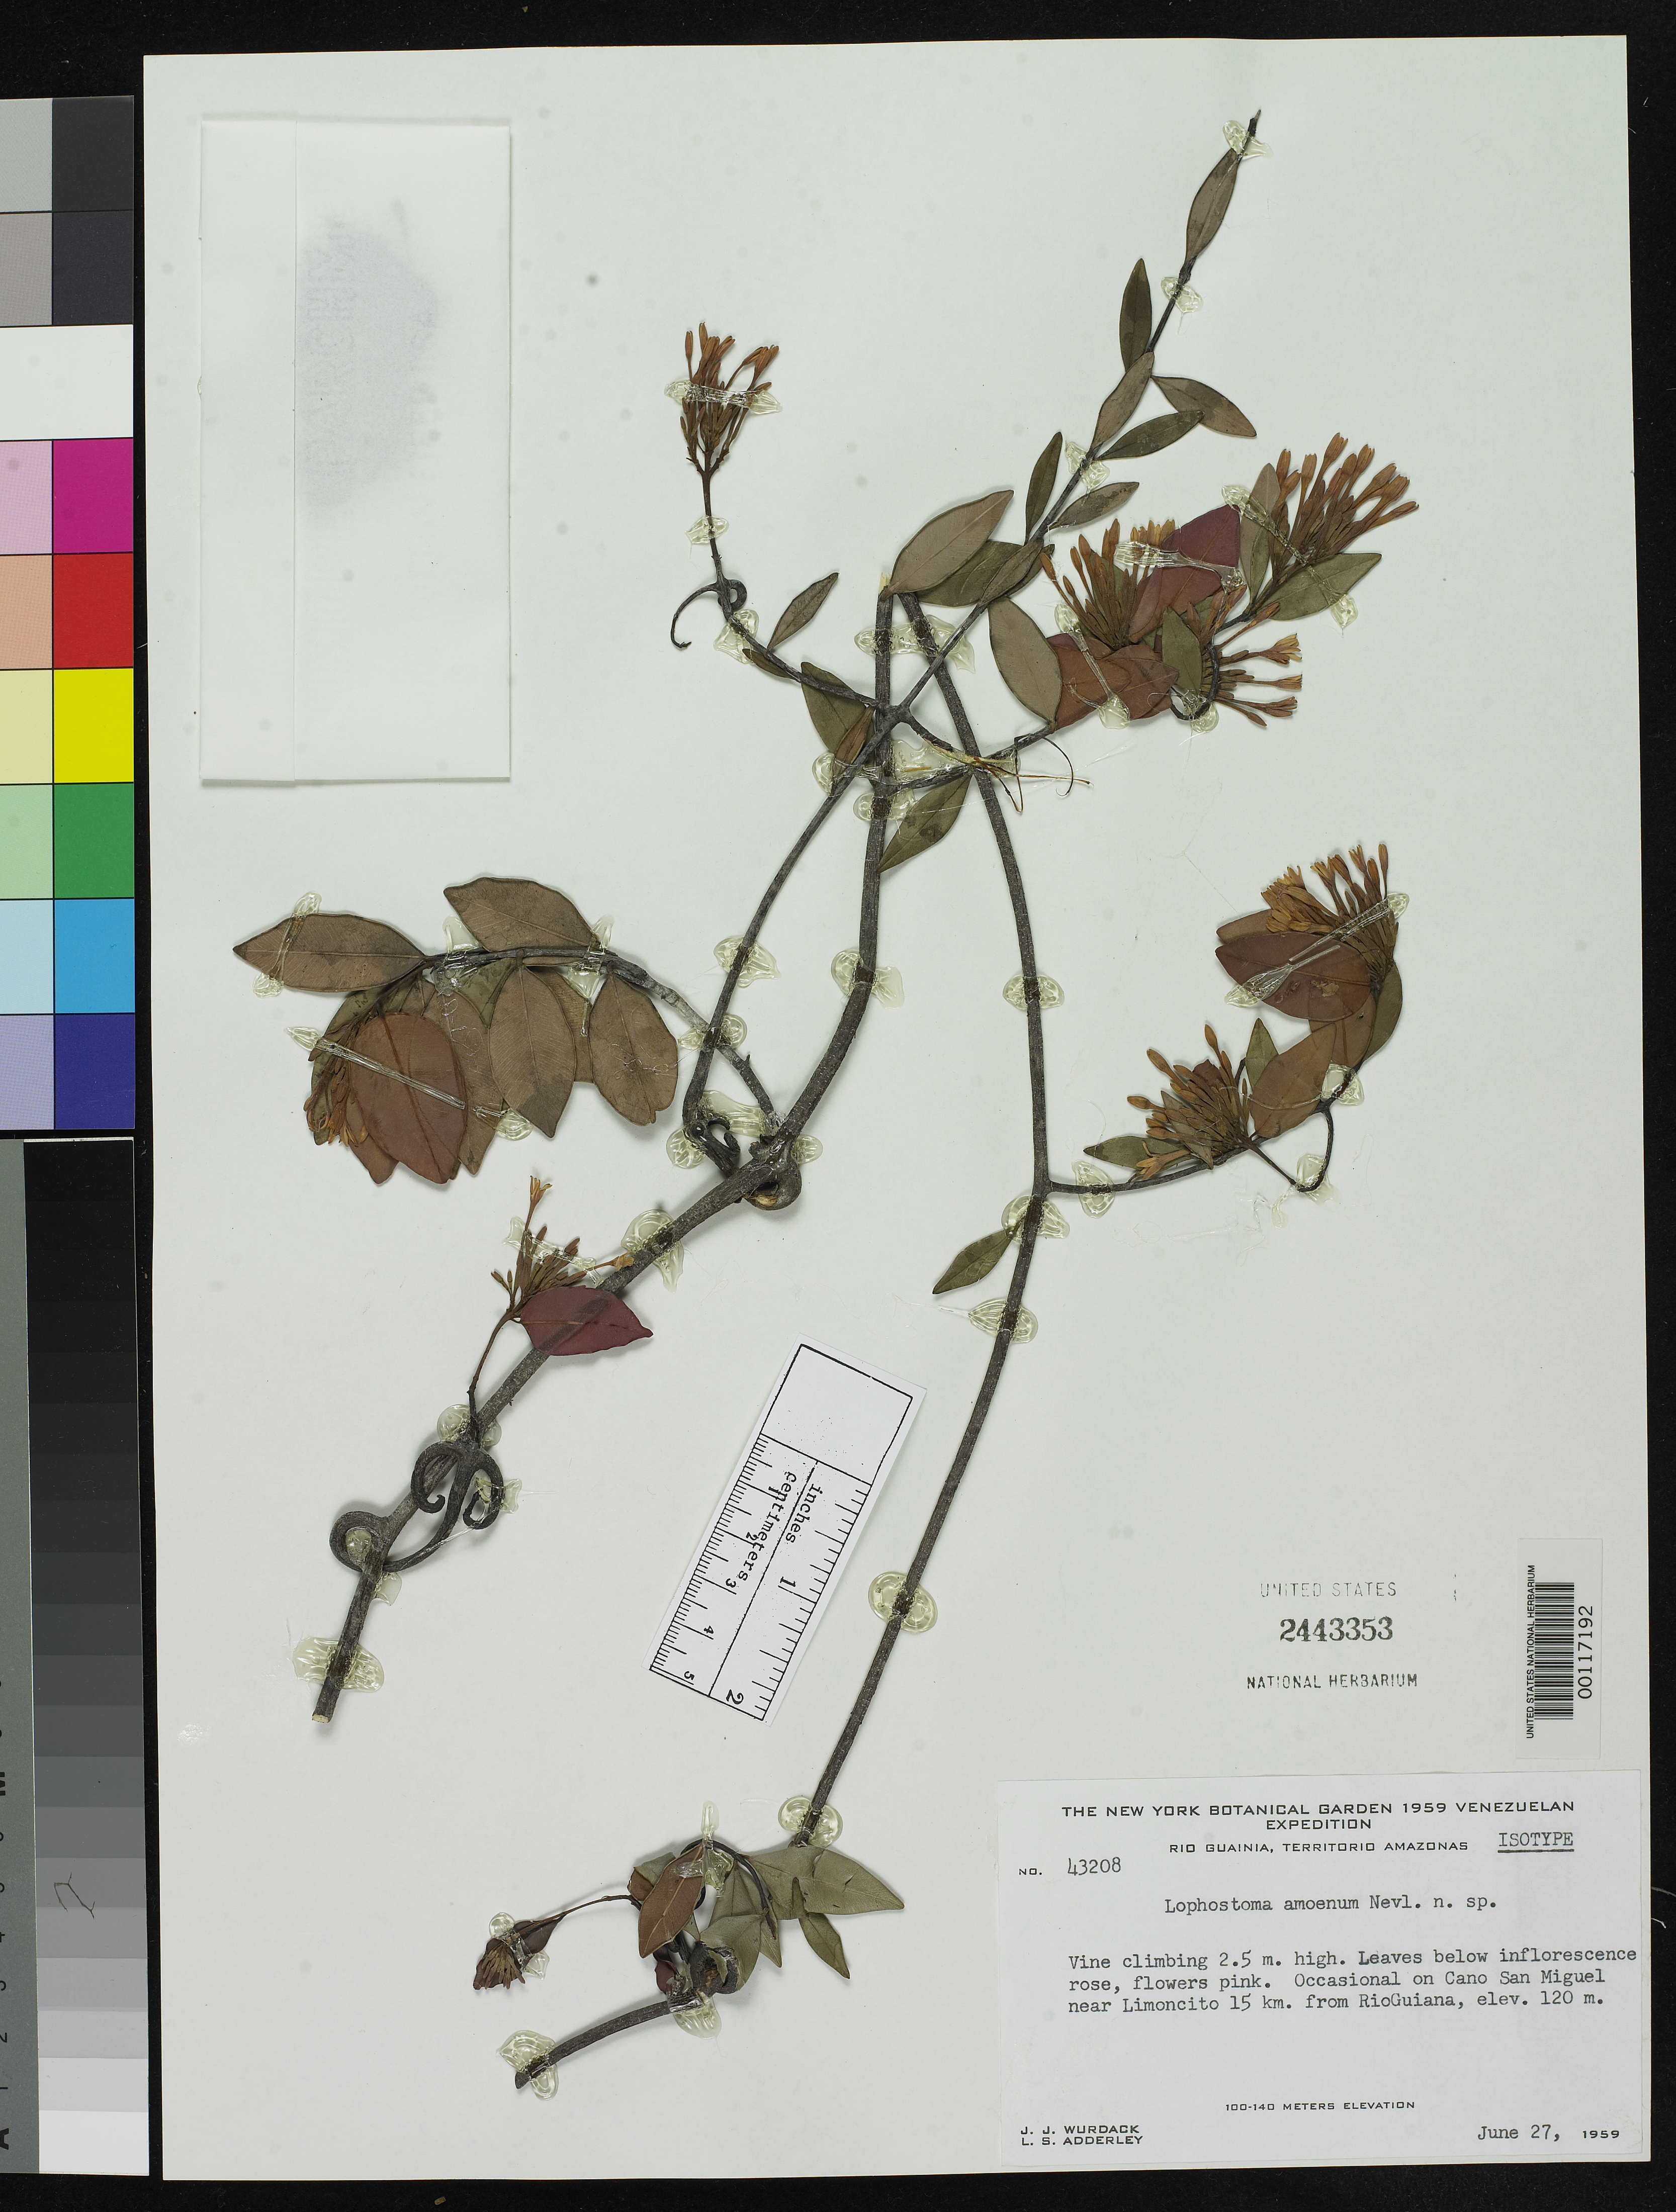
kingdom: Plantae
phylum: Tracheophyta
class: Magnoliopsida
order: Malvales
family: Thymelaeaceae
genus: Lophostoma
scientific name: Lophostoma amoenum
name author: Nevling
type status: Isotype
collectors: J. J. Wurdack & L. S. Adderley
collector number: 43208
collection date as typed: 27 Jun 1959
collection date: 1959-06-27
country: Venezuela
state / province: Amazonas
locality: Cano San Miguel.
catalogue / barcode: US 2443353